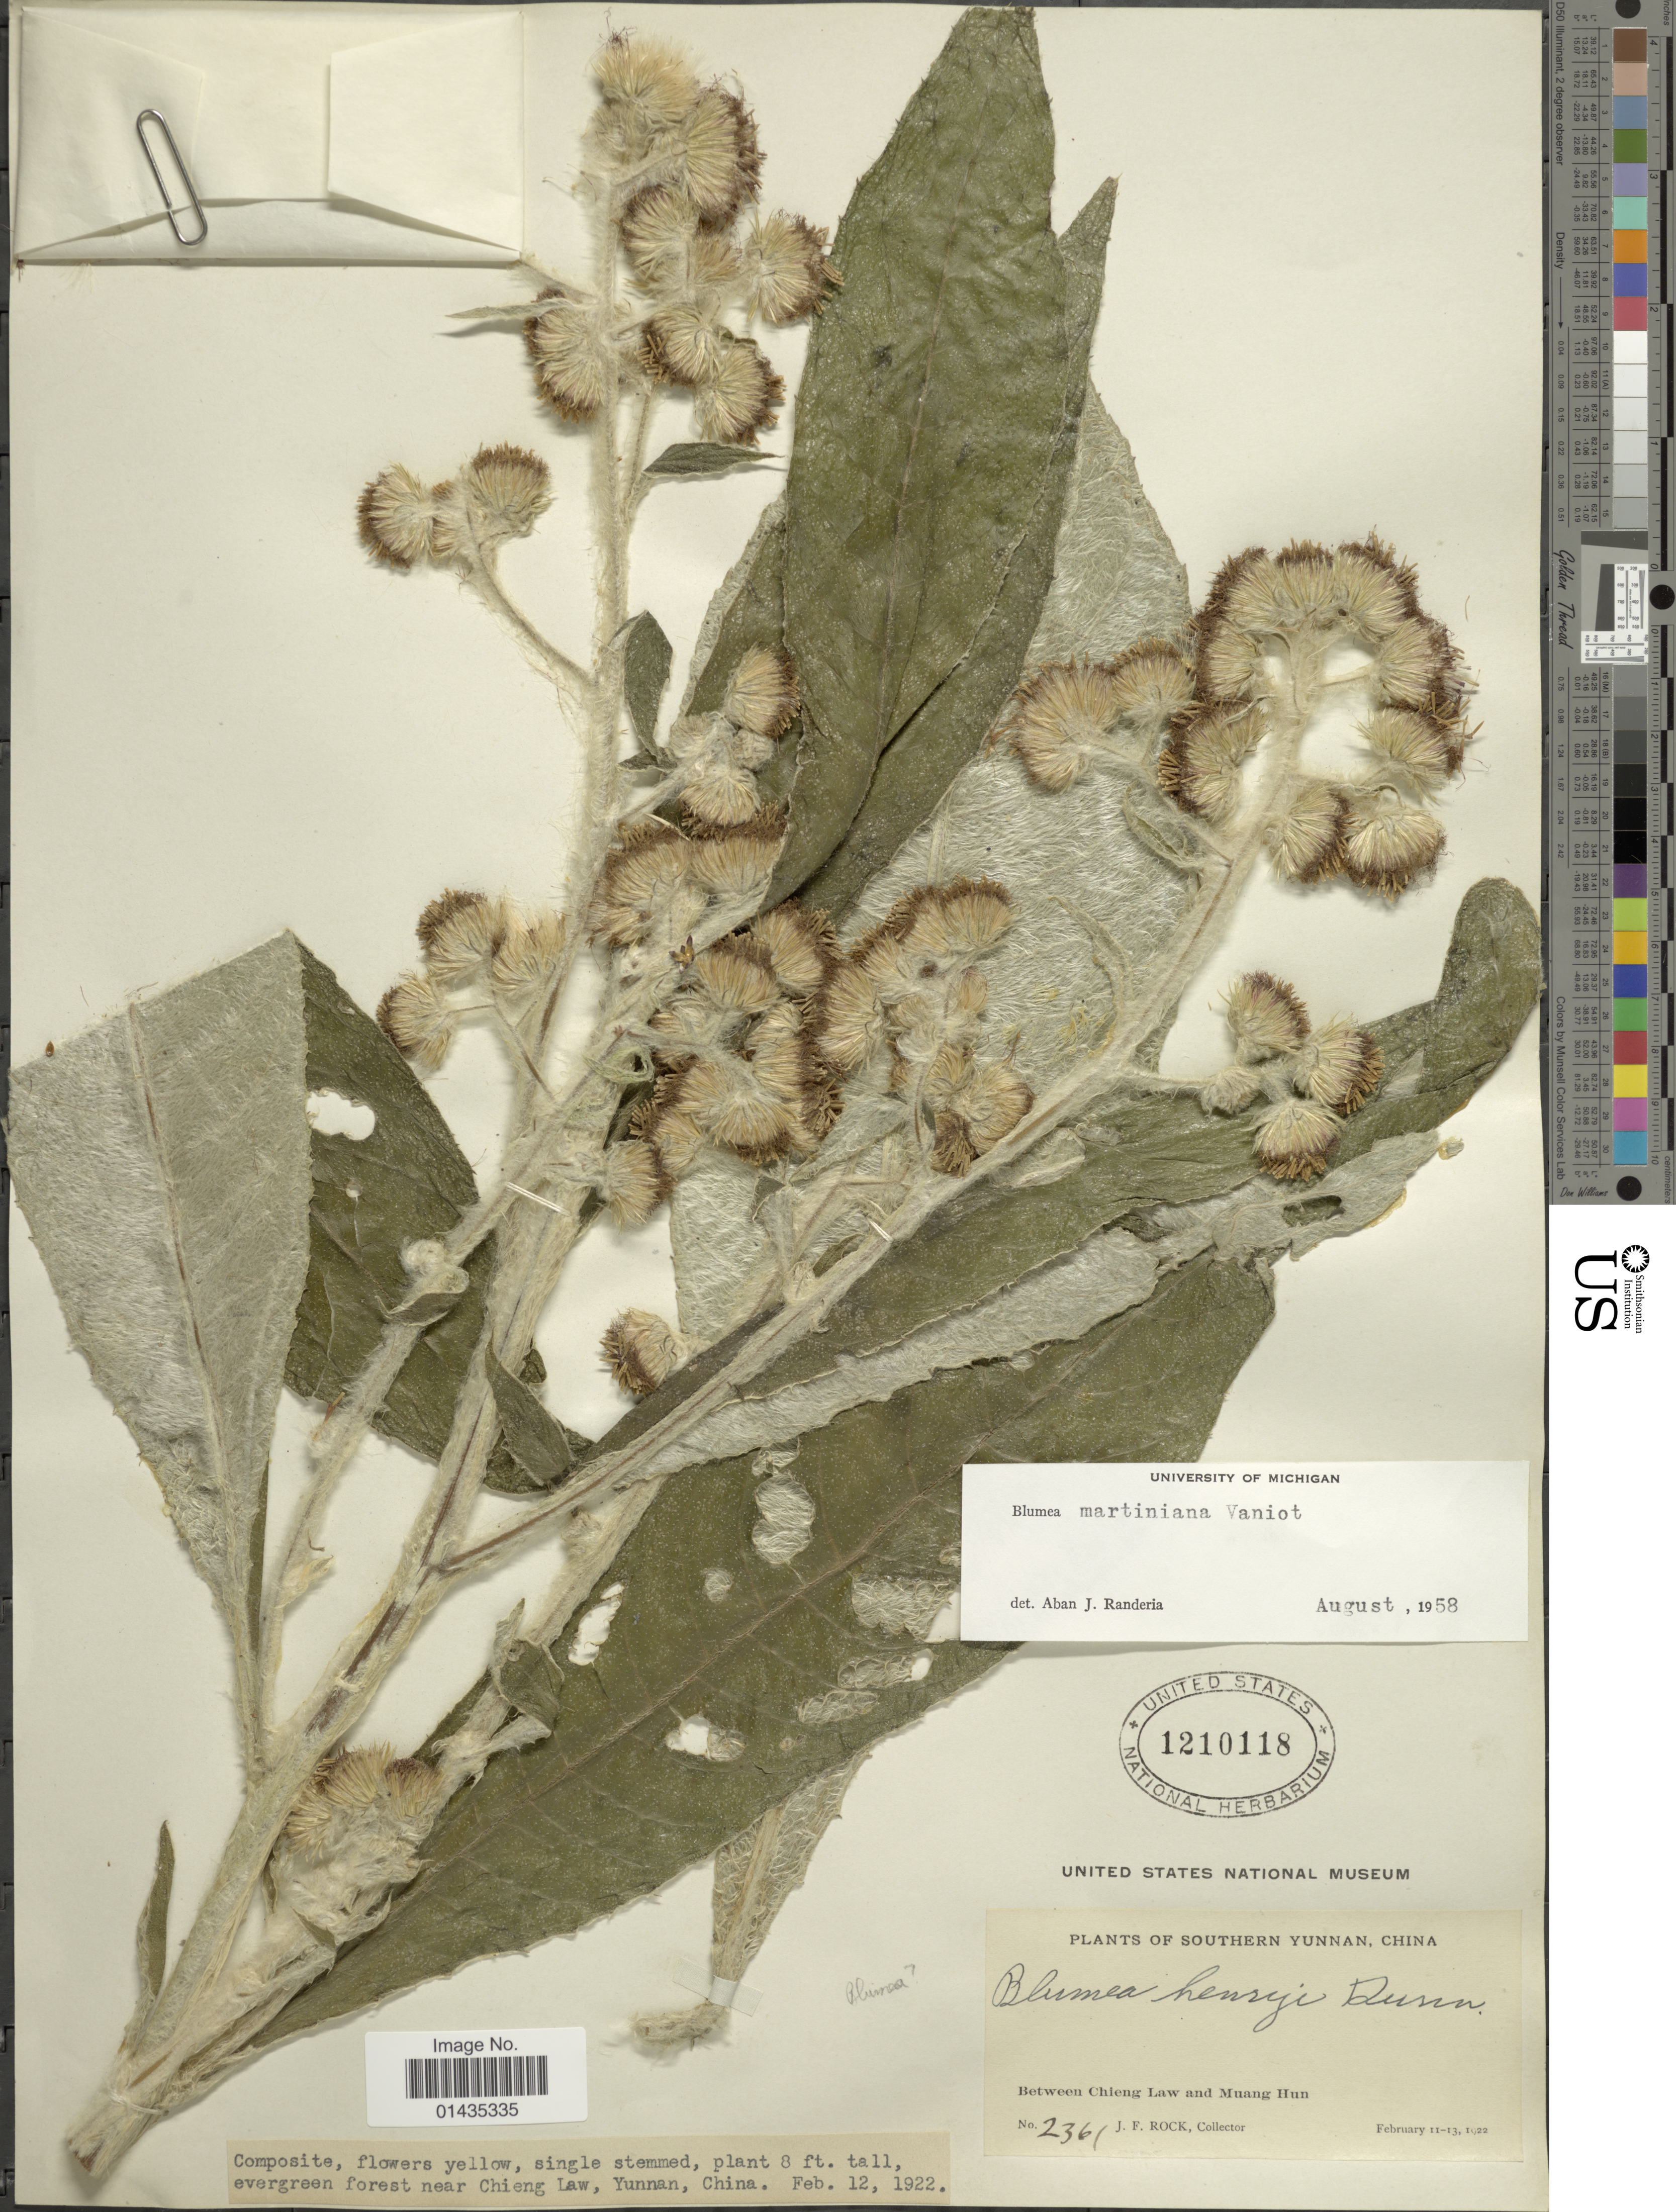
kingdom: Plantae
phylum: Tracheophyta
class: Magnoliopsida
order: Asterales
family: Asteraceae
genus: Blumea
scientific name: Blumea martiniana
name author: DC.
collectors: J. Rock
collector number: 2361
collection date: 1922-02-12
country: China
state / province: Yunnan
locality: Southern Yunnan, between Chieng Law and Muang Hun, forest near Chieng Law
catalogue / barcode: US 1210118